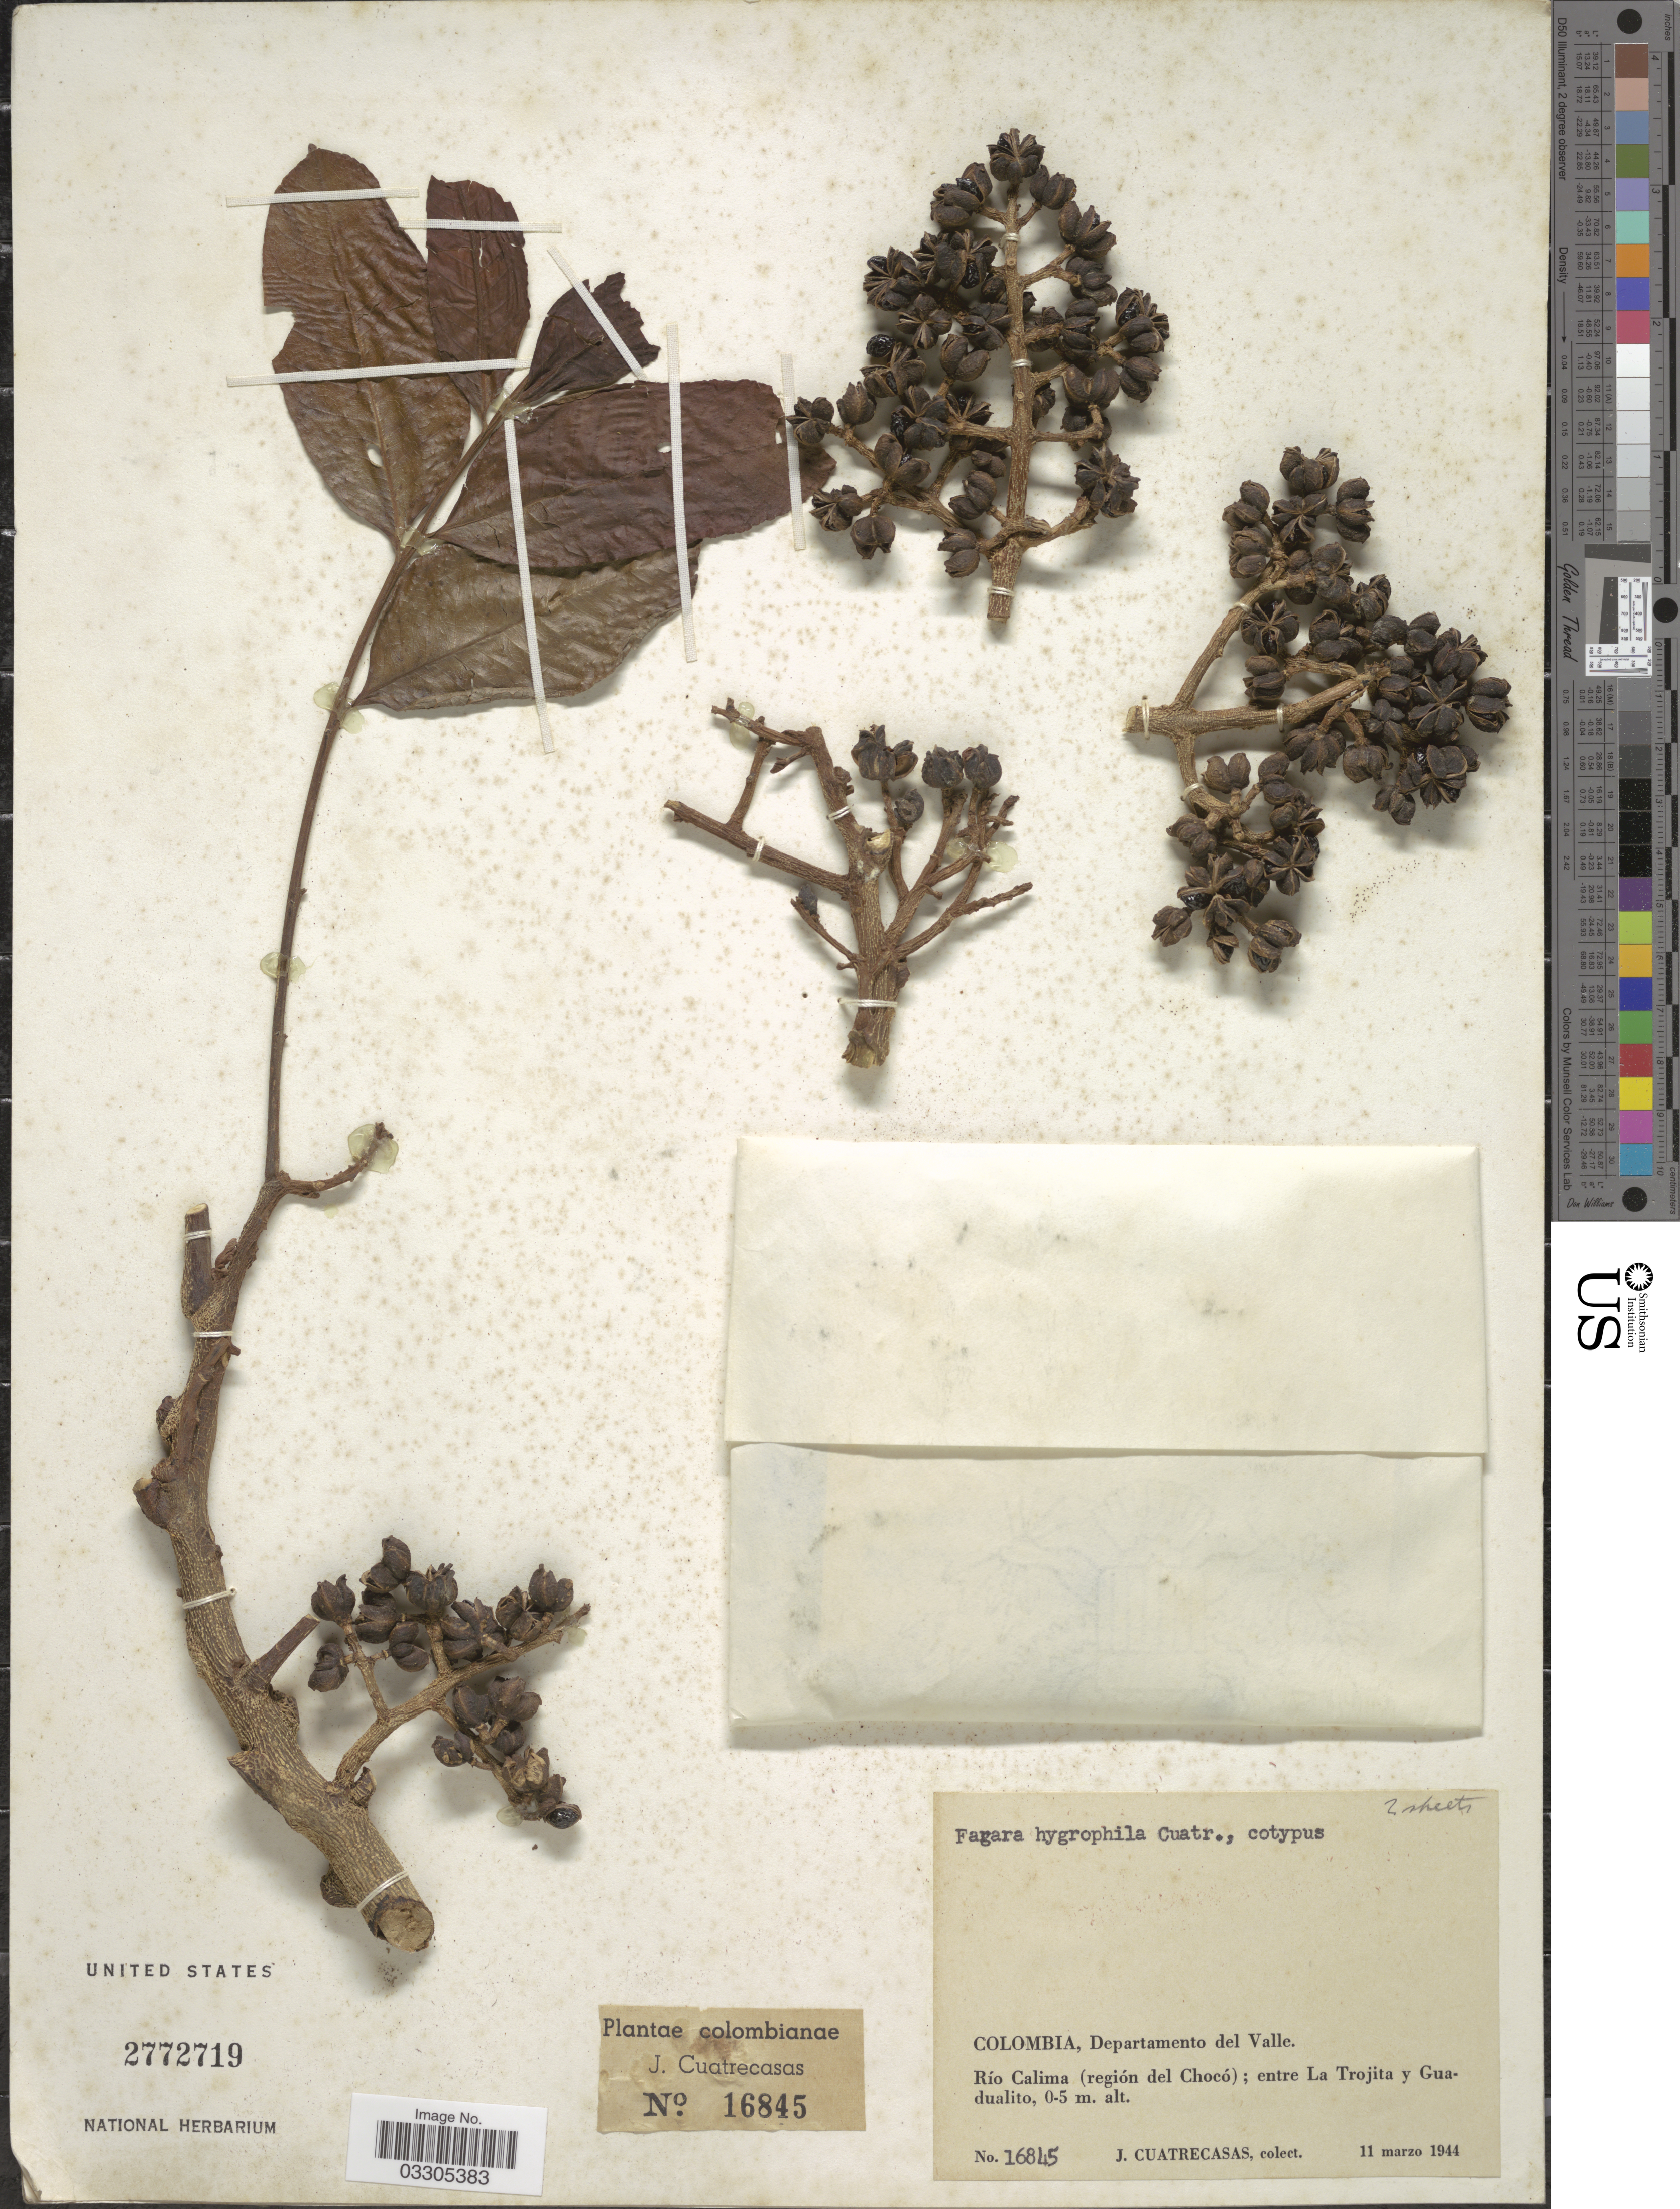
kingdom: Plantae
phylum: Tracheophyta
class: Magnoliopsida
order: Sapindales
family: Rutaceae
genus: Zanthoxylum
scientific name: Zanthoxylum hygrophilum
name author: (Cuatrec.) P.G. Waterman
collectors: J. Cuatrecasas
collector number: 16845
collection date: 1944-03-11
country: Colombia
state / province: Valle del Cauca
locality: Departamento del Valle. Río Calima (región del Chocó); entre La Trojita y Guadualito.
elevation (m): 0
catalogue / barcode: US 2772719